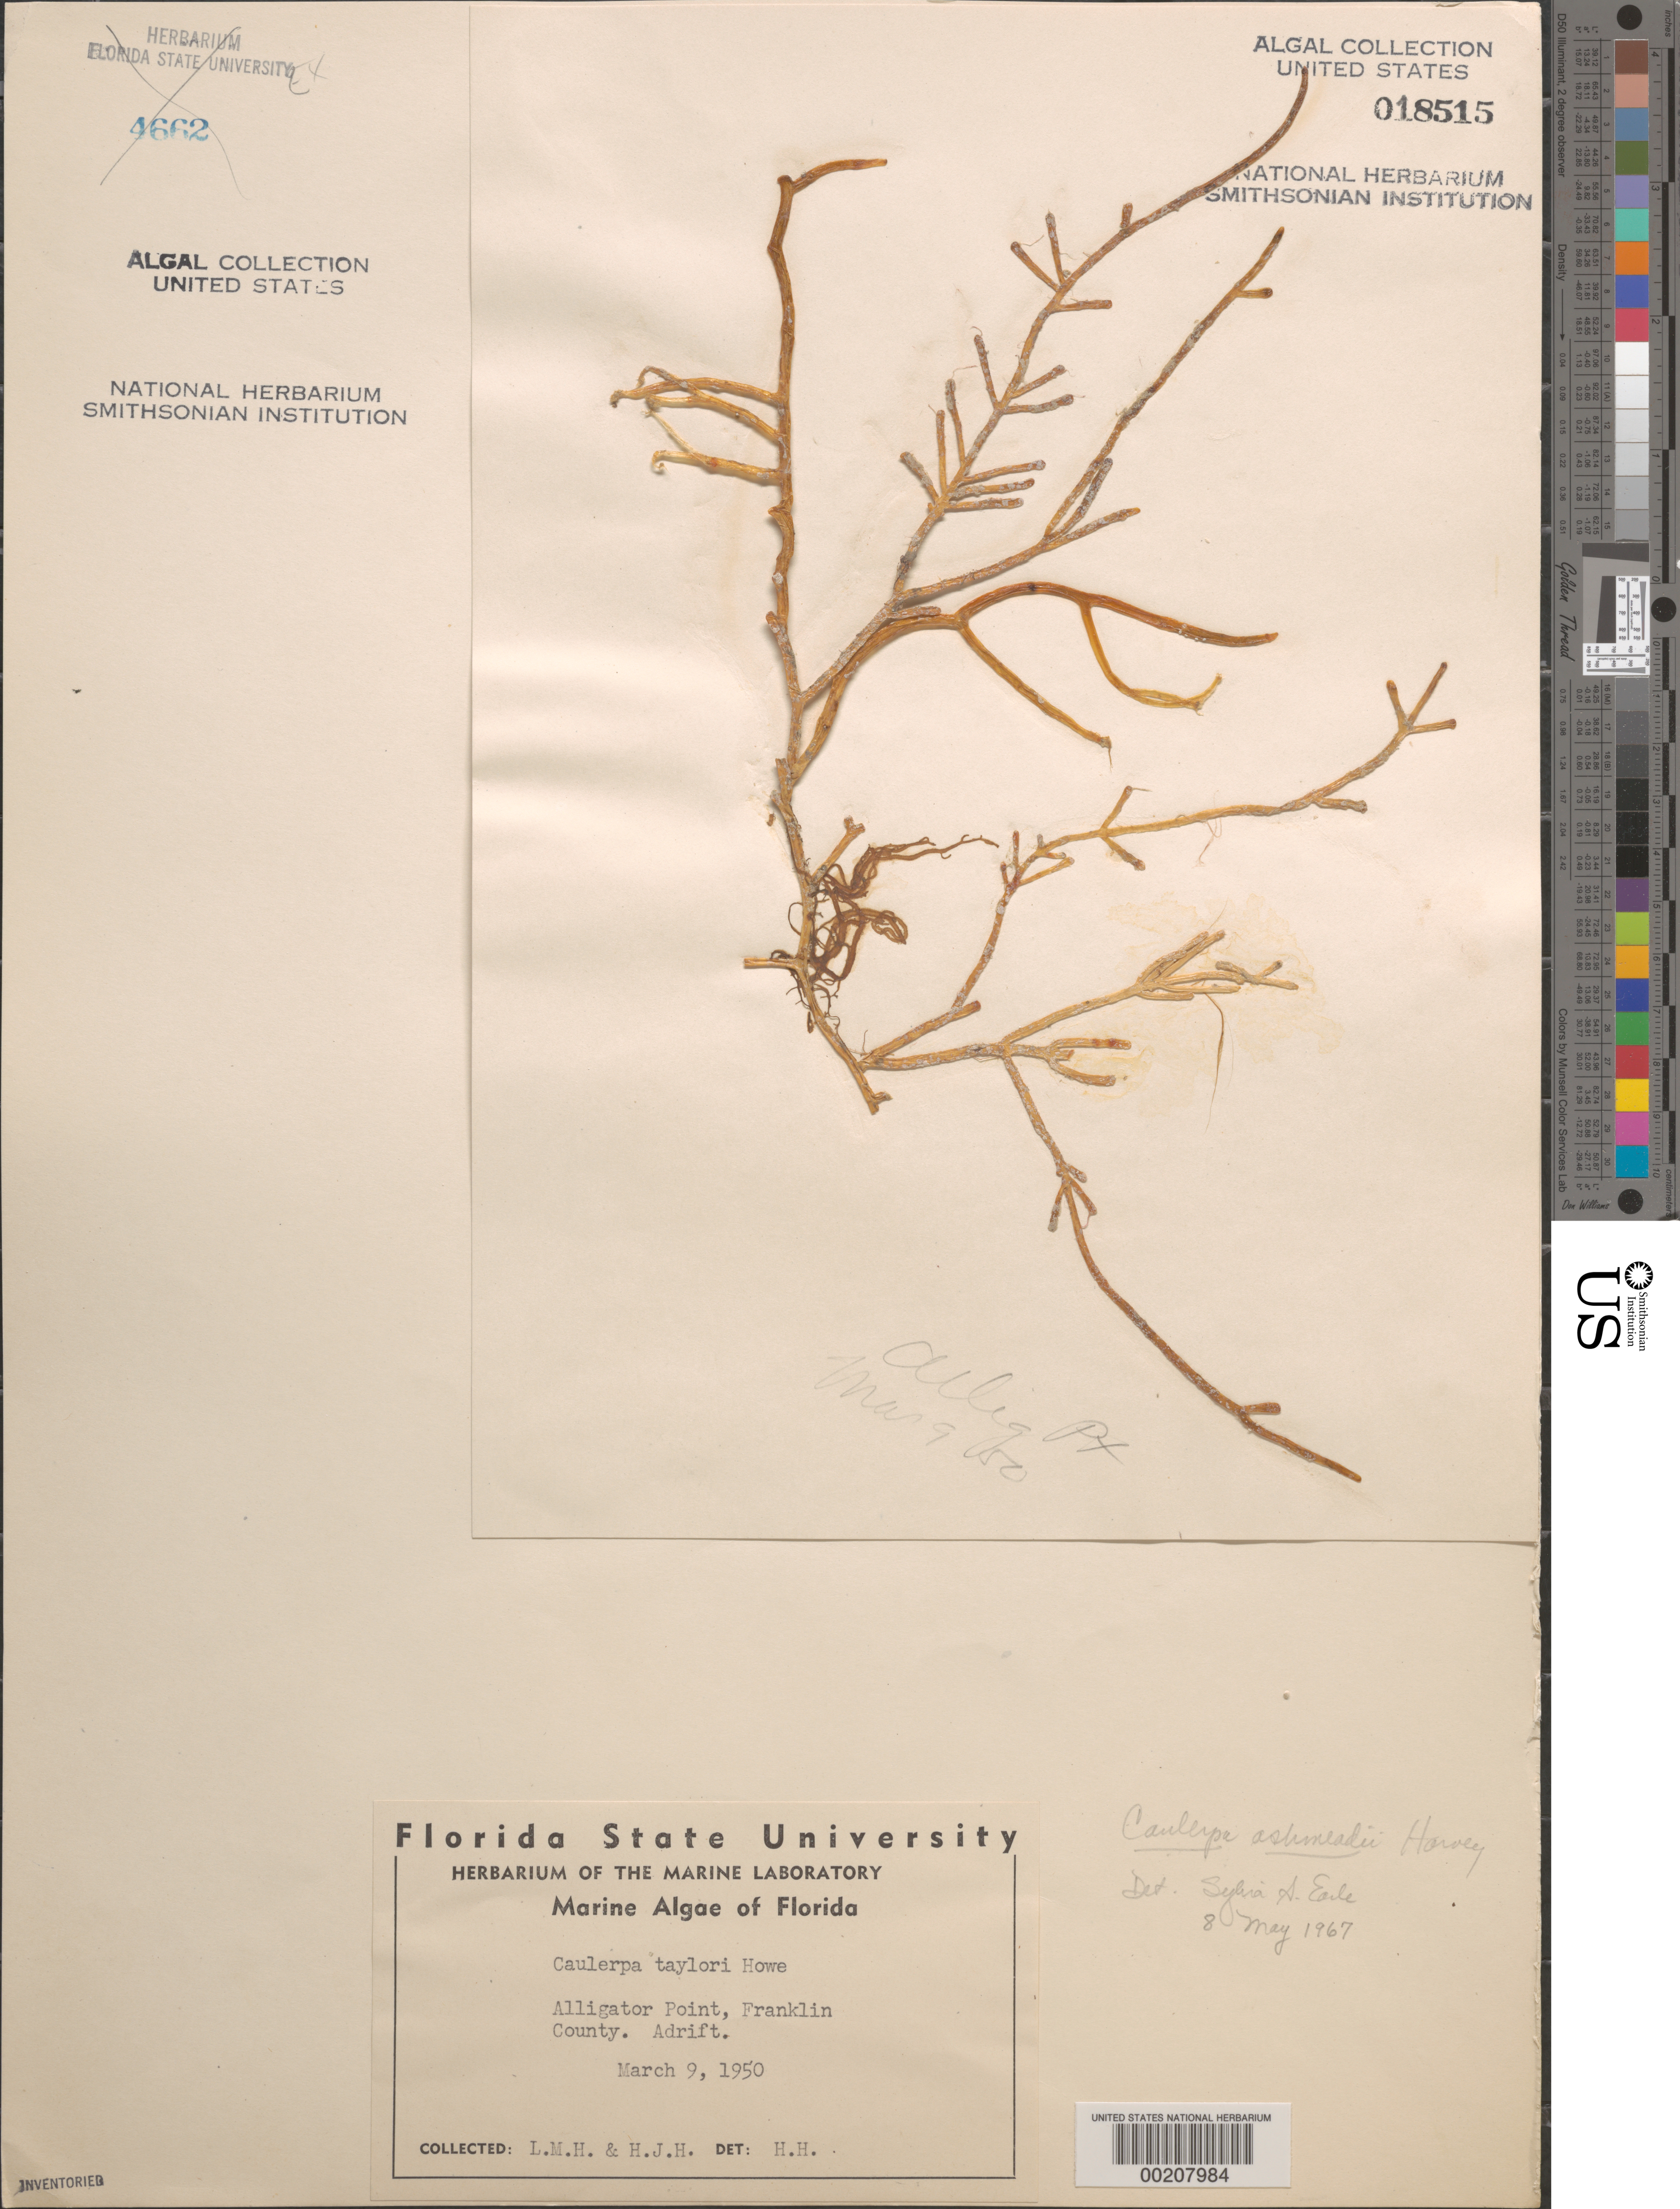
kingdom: Plantae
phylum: Chlorophyta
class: Ulvophyceae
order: Bryopsidales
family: Caulerpaceae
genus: Caulerpa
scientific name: Caulerpa ashmeadii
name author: Harv.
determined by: Earle, S. A.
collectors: L. Humm & H. J. Humm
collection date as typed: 09 Mar 1950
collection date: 1950-03-09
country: United States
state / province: Florida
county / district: Franklin County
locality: Alligator Point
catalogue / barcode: US 18515